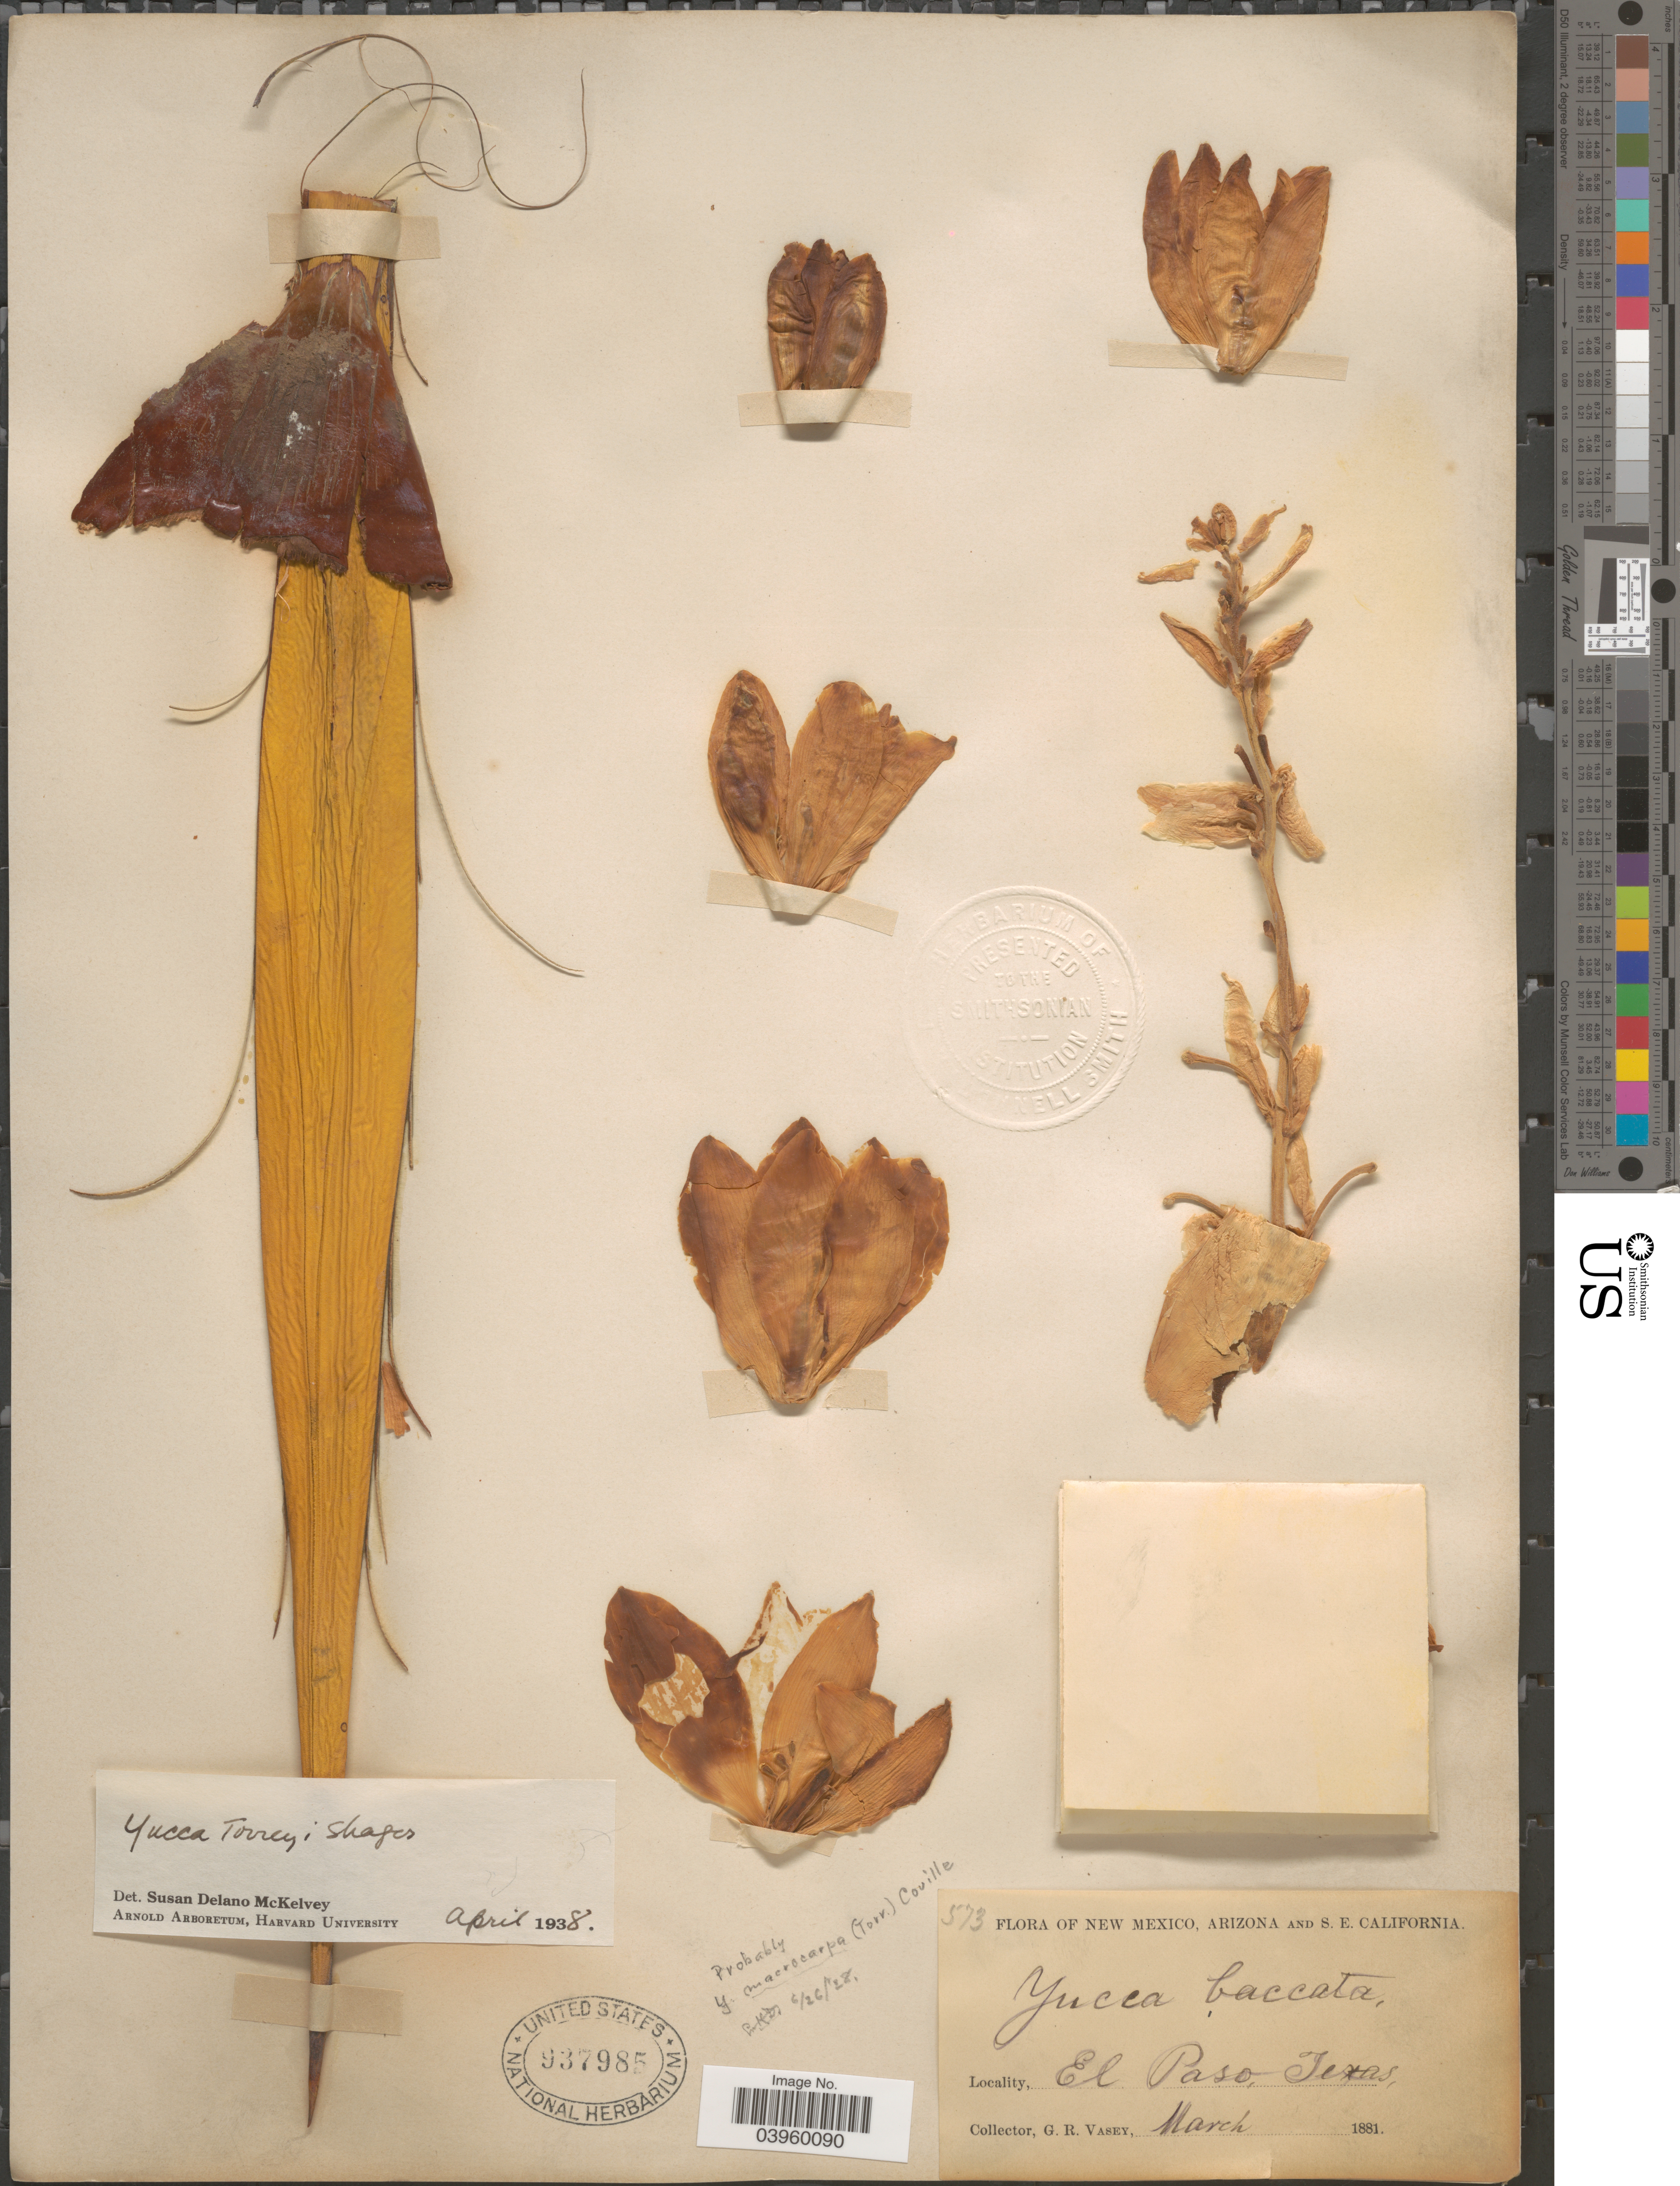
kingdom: Plantae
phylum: Tracheophyta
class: Liliopsida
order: Asparagales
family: Asparagaceae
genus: Yucca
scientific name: Yucca torreyi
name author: Shafer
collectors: G. R. Vasey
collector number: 573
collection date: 1881-03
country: United States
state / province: Texas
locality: El Paso.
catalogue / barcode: US 937985